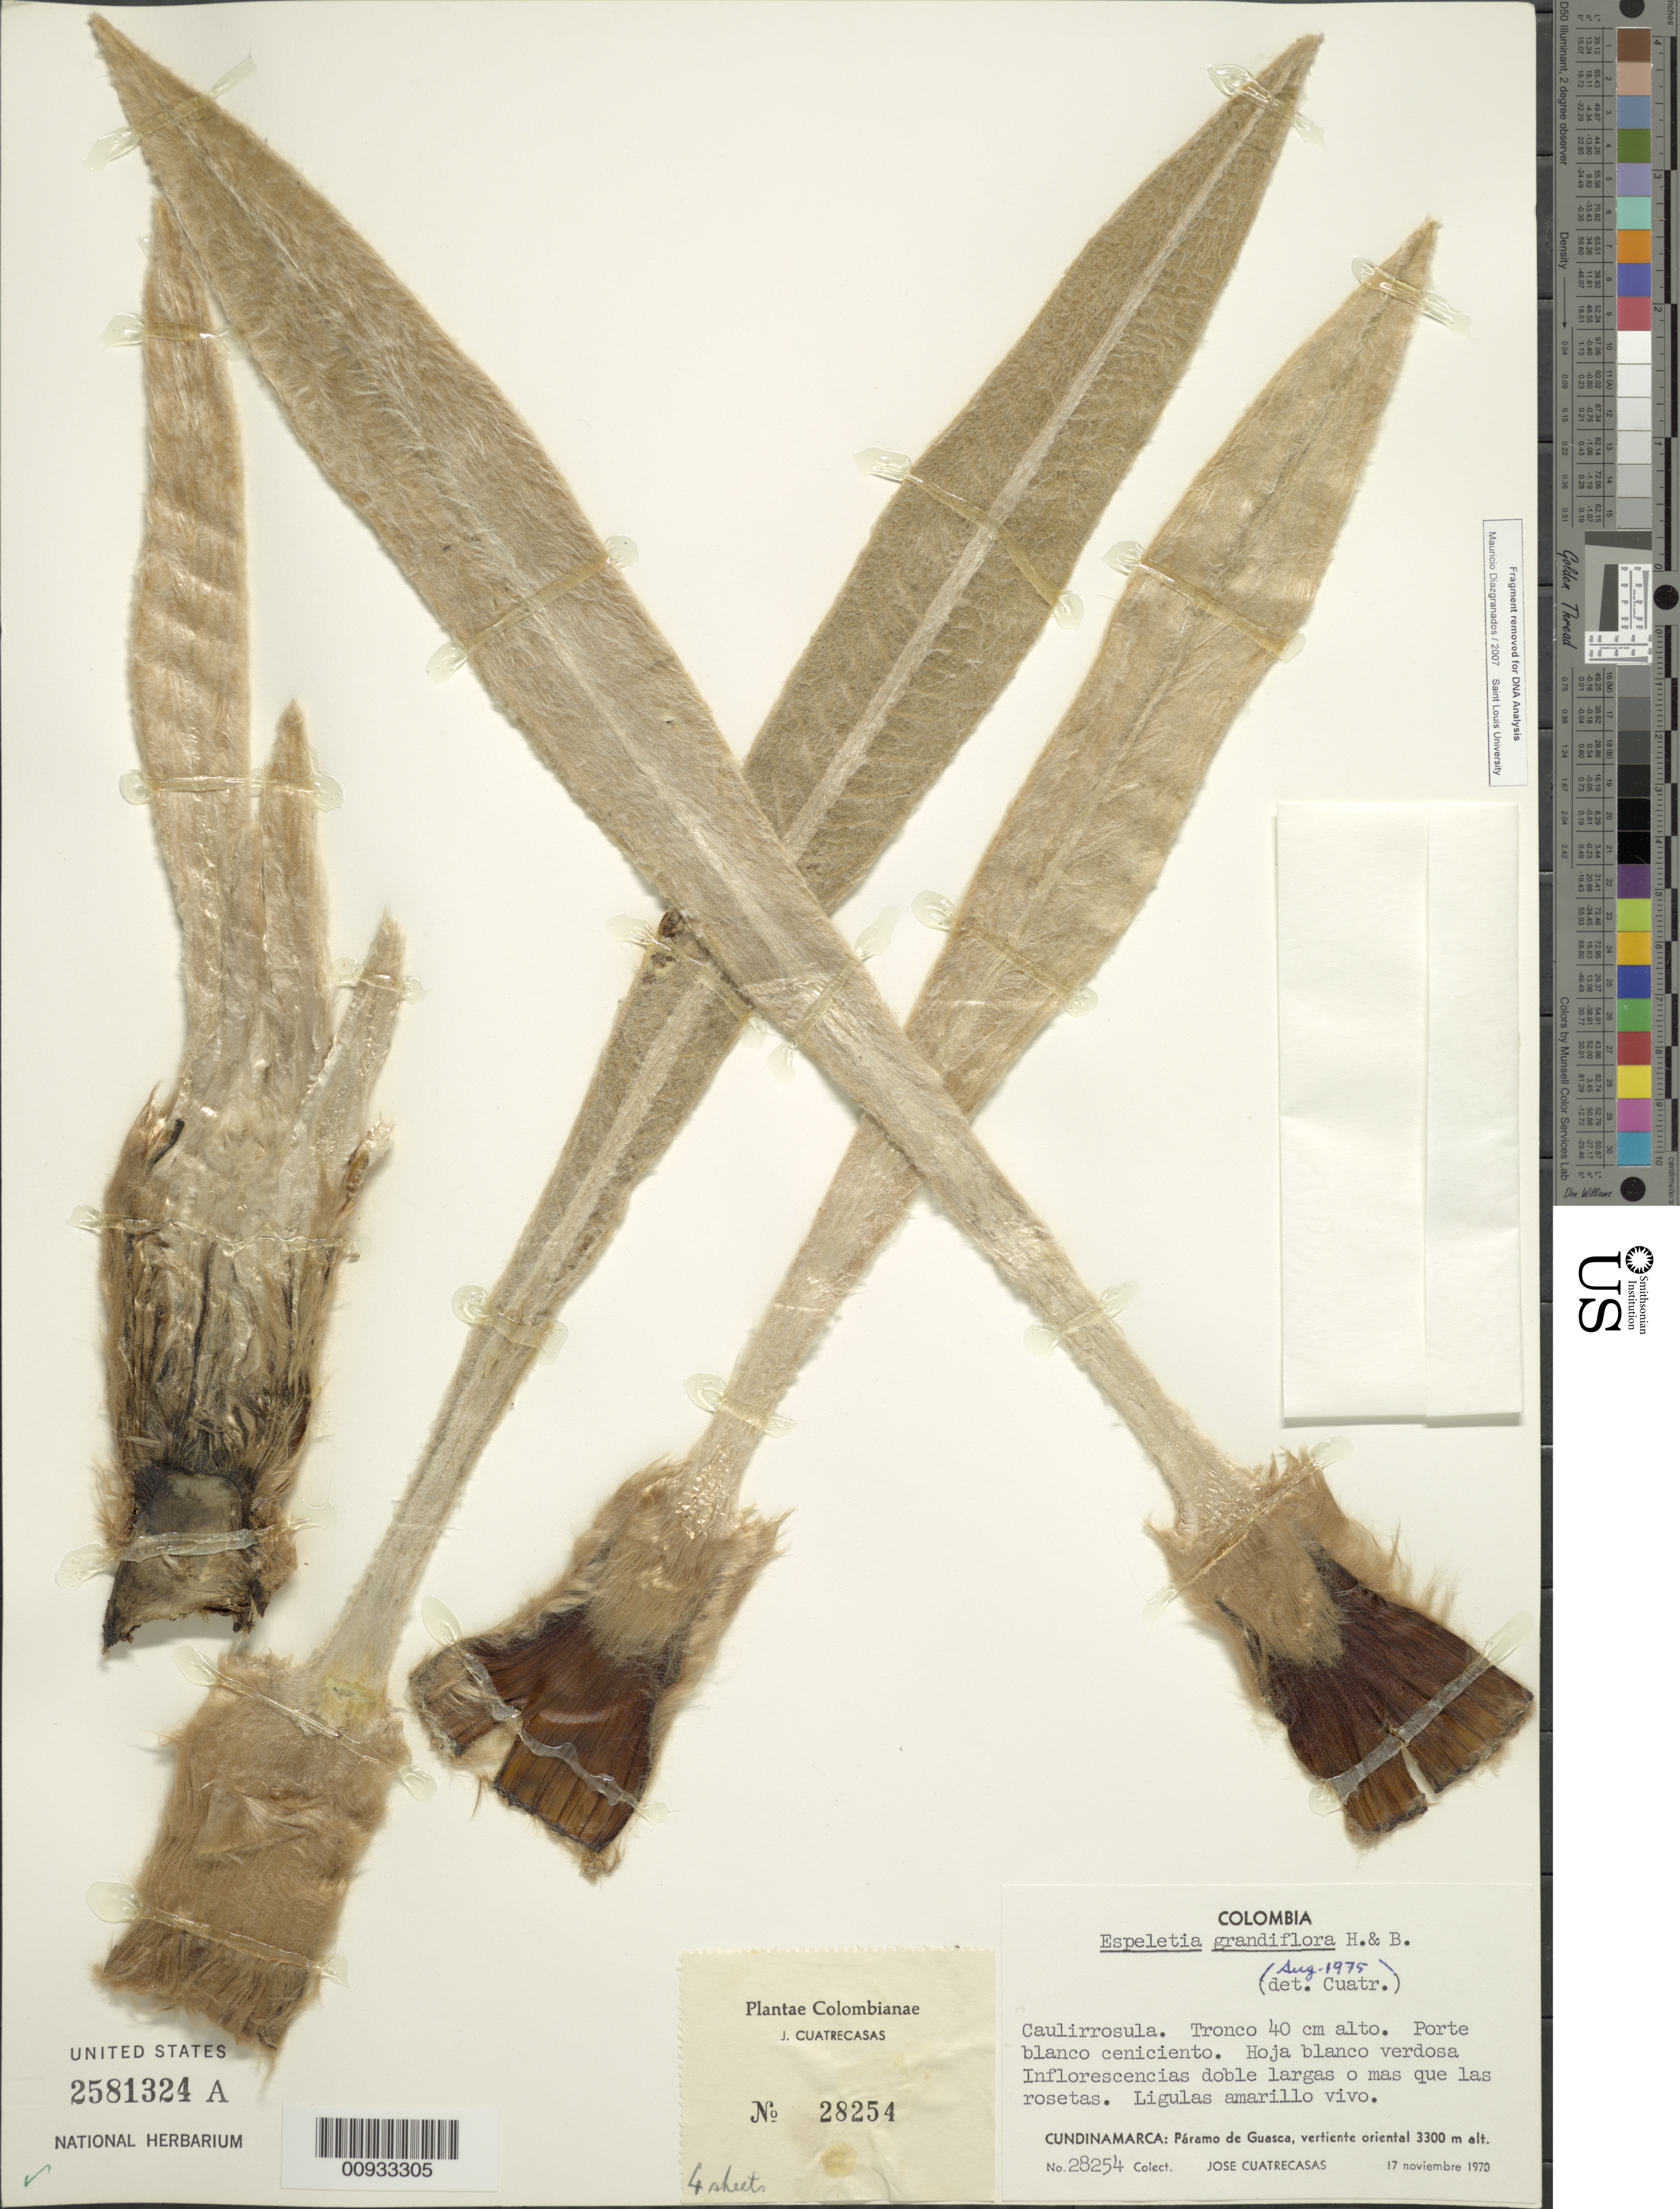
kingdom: Plantae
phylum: Tracheophyta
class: Magnoliopsida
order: Asterales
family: Asteraceae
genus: Espeletia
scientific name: Espeletia grandiflora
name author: Humb. & Bonpl.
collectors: J. Cuatrecasas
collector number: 28254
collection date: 1970-11-17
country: Colombia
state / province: Cundinamarca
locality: Paramo de Guasca, vertiente oriental.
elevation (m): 3300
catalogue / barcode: US 2581324A